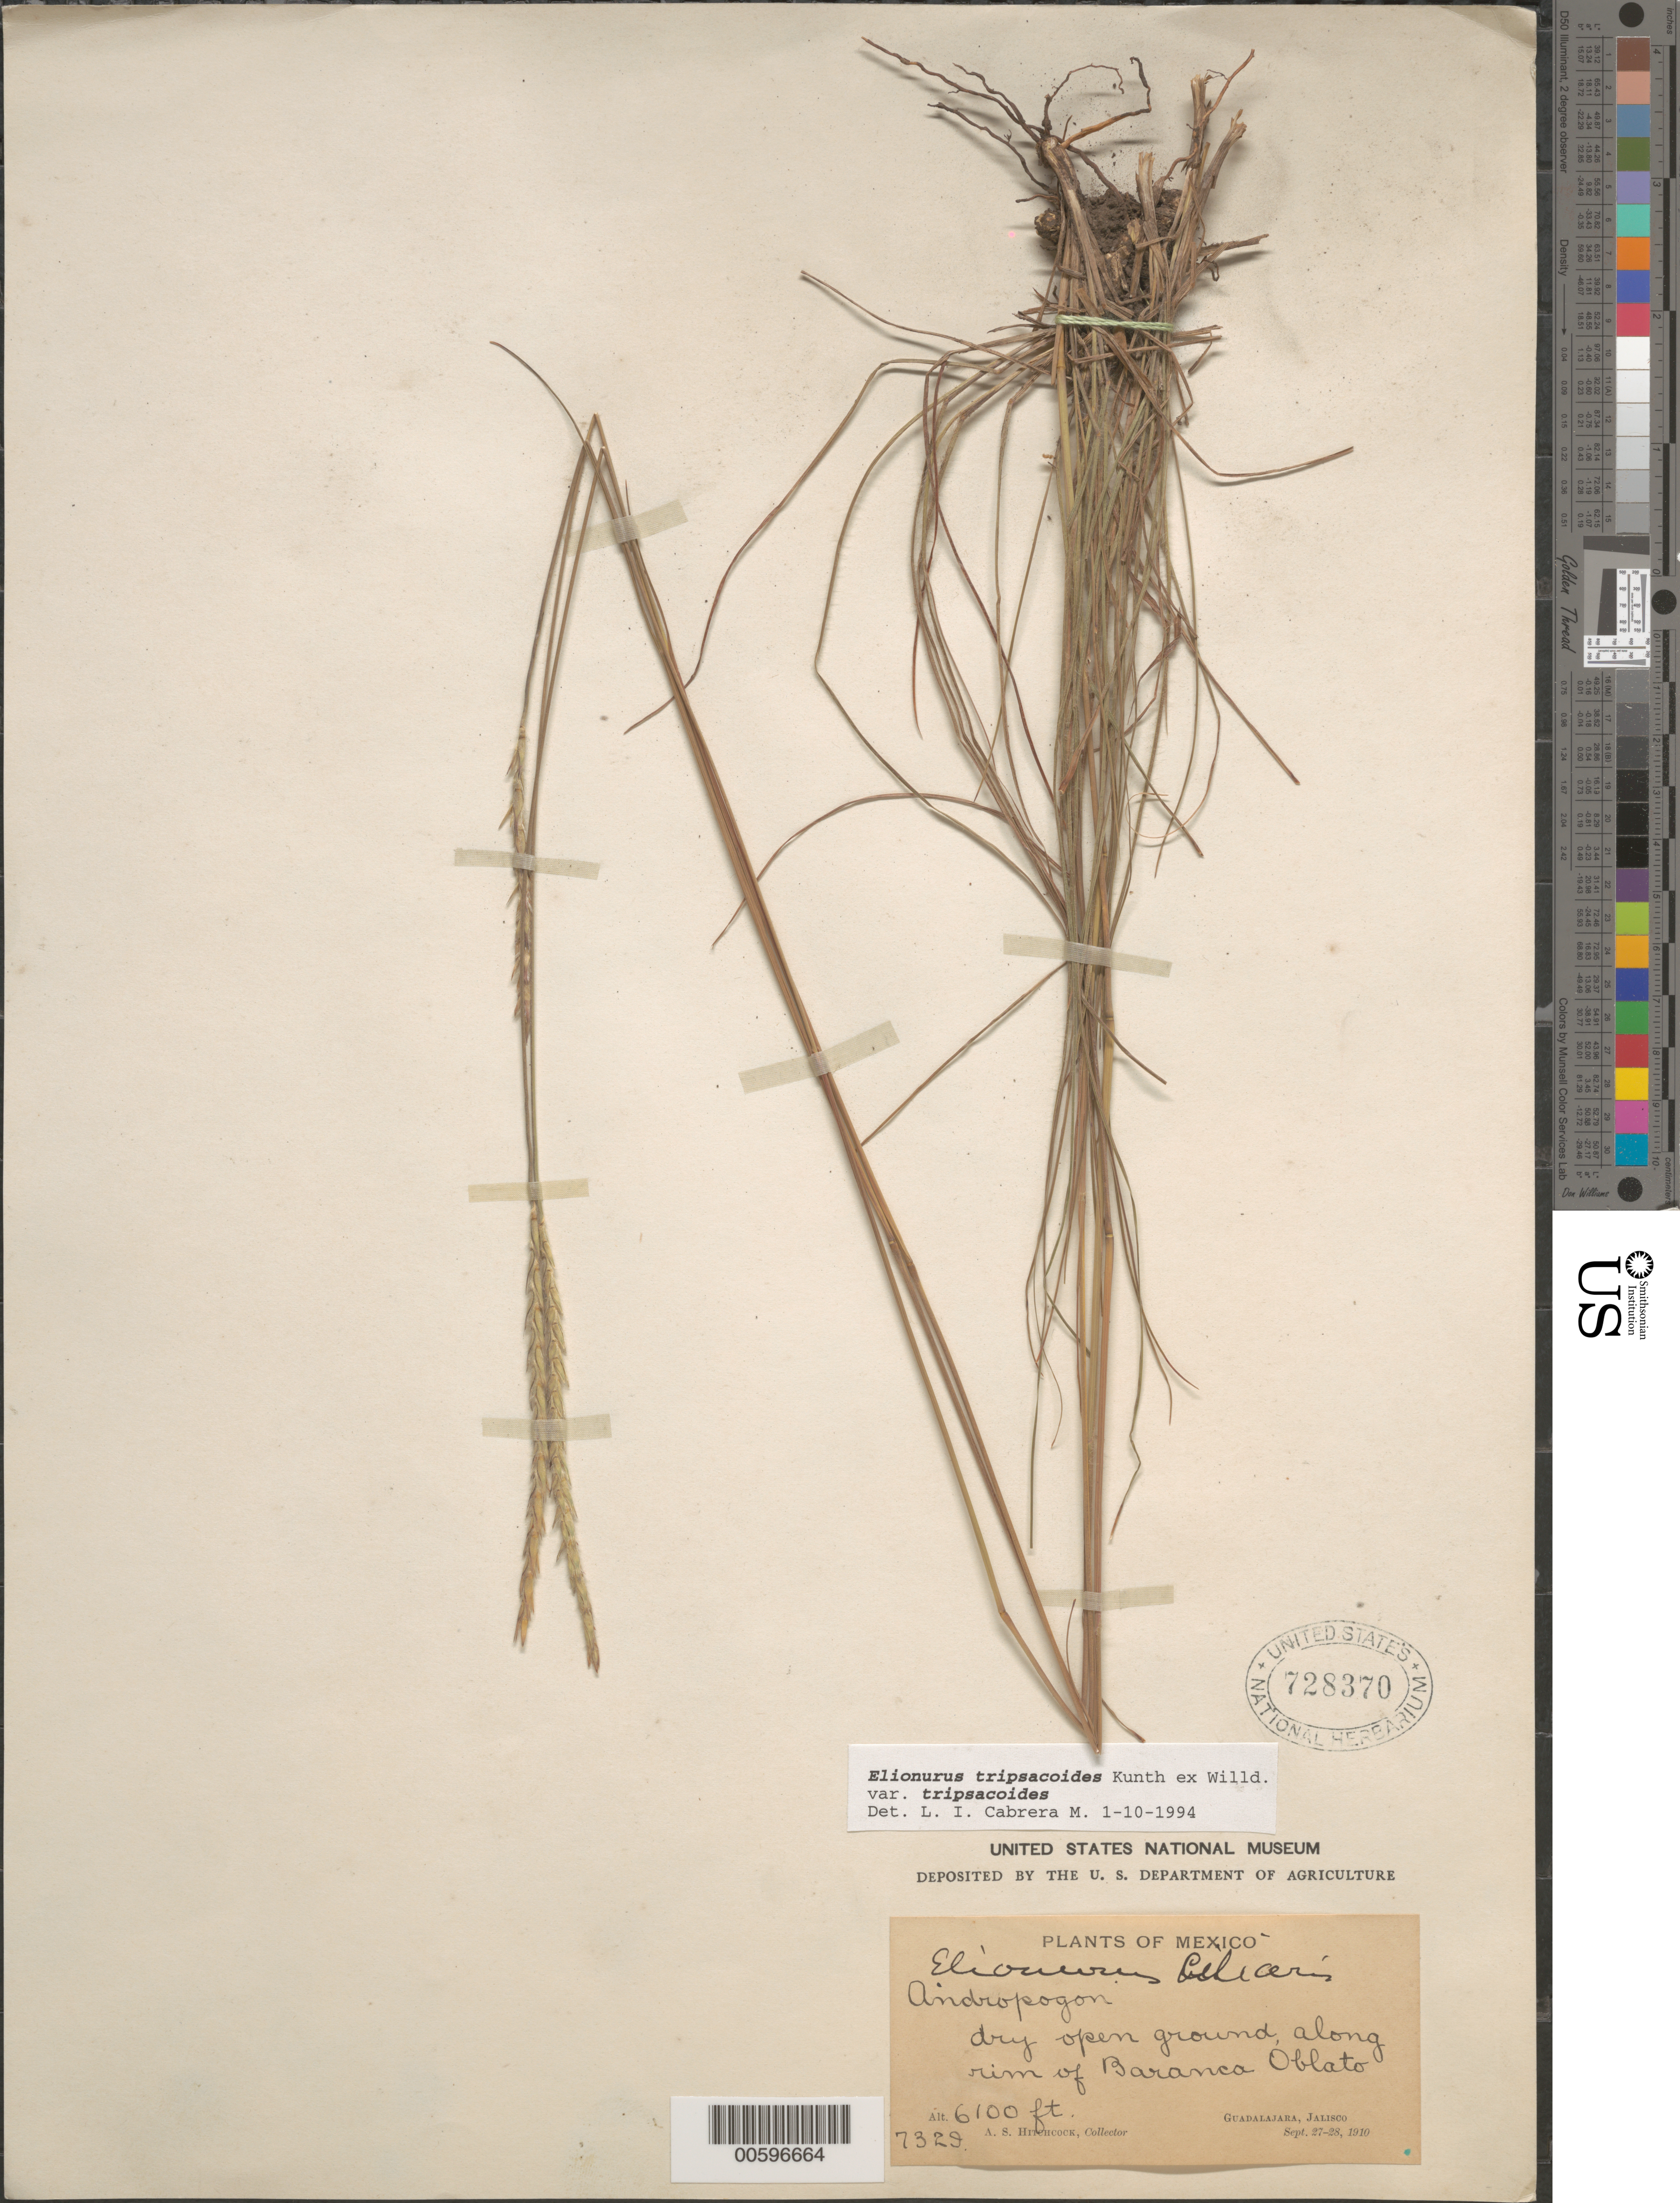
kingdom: Plantae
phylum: Tracheophyta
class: Liliopsida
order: Poales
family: Poaceae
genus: Elionurus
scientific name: Elionurus tripsacoides var. tripsacoides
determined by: Cabrera M., L. I.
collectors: A. S. Hitchcock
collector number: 7329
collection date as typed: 27 Sep 1910 to 28 Sep 1910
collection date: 1910-09-27/1910-09-28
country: Mexico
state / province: Jalisco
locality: Guadalajara, rim of Baranco Oblato.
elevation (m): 1859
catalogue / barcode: US 728370